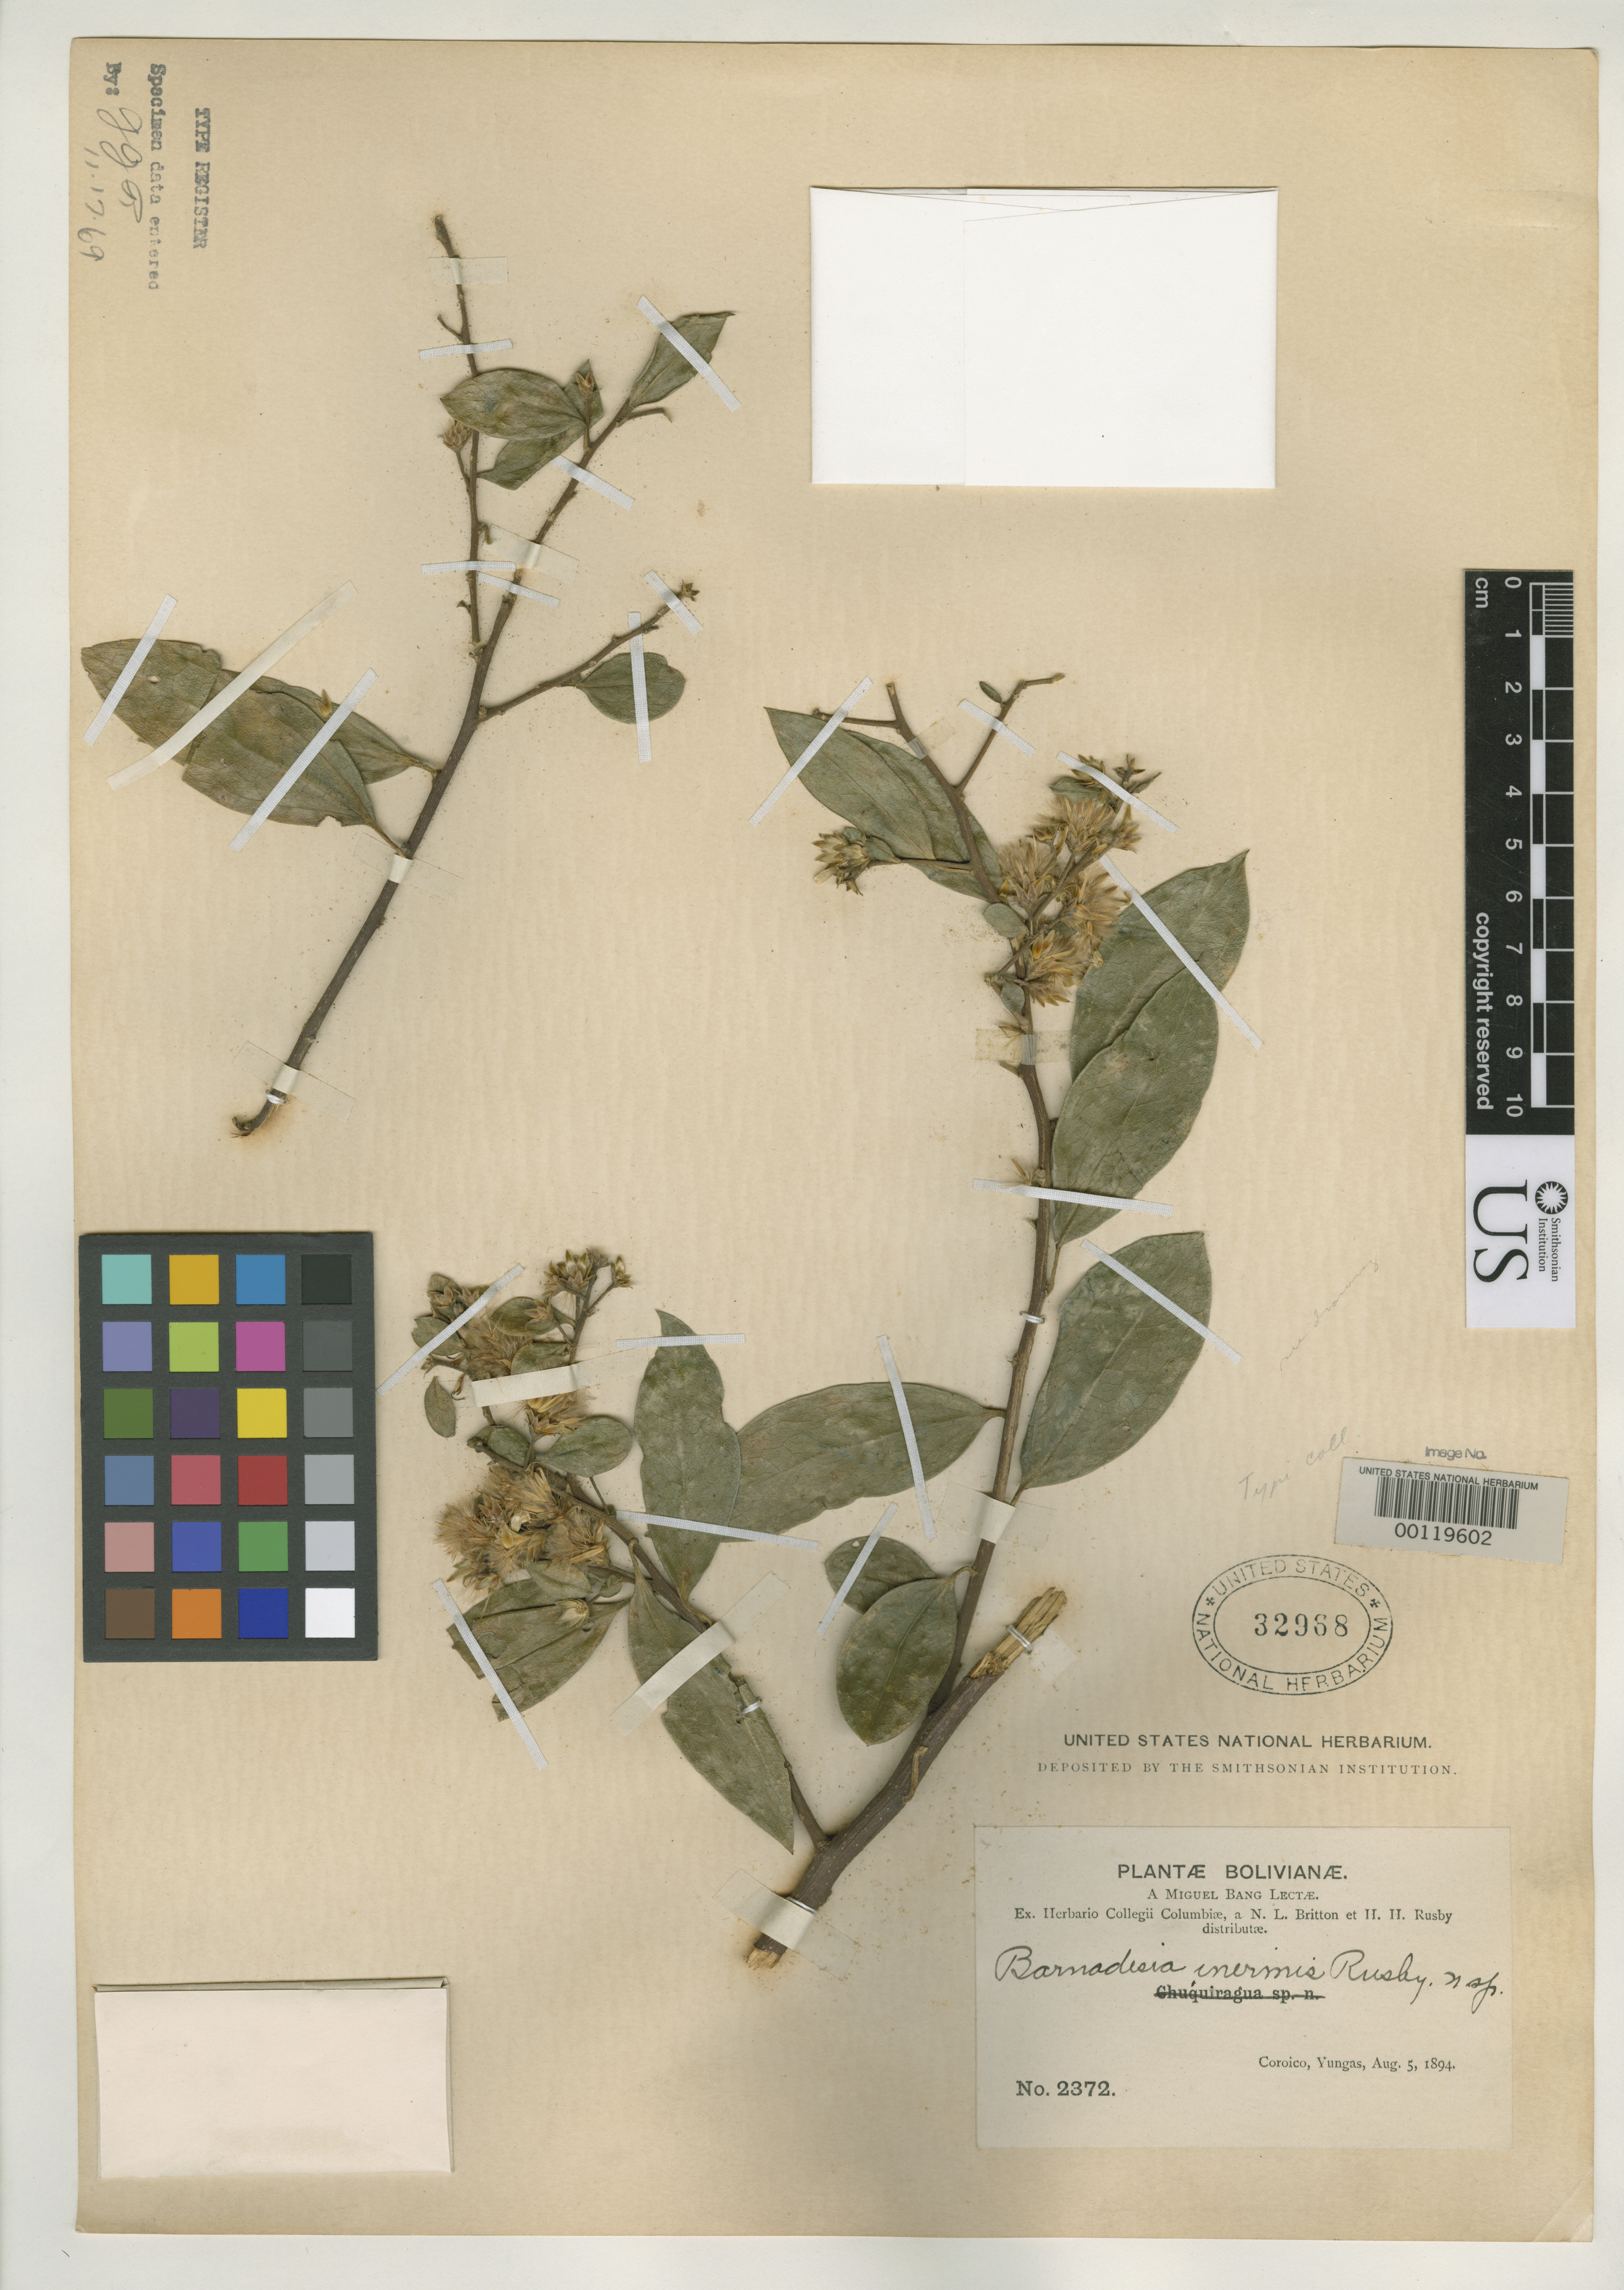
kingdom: Plantae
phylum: Tracheophyta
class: Magnoliopsida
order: Asterales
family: Asteraceae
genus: Barnadesia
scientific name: Barnadesia inermis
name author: Rusby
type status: Isotype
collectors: M. Bang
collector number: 2372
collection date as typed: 05 Aug 1894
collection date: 1894-08-05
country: Bolivia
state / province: La Paz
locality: Coroico, Yungas.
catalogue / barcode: US 32968